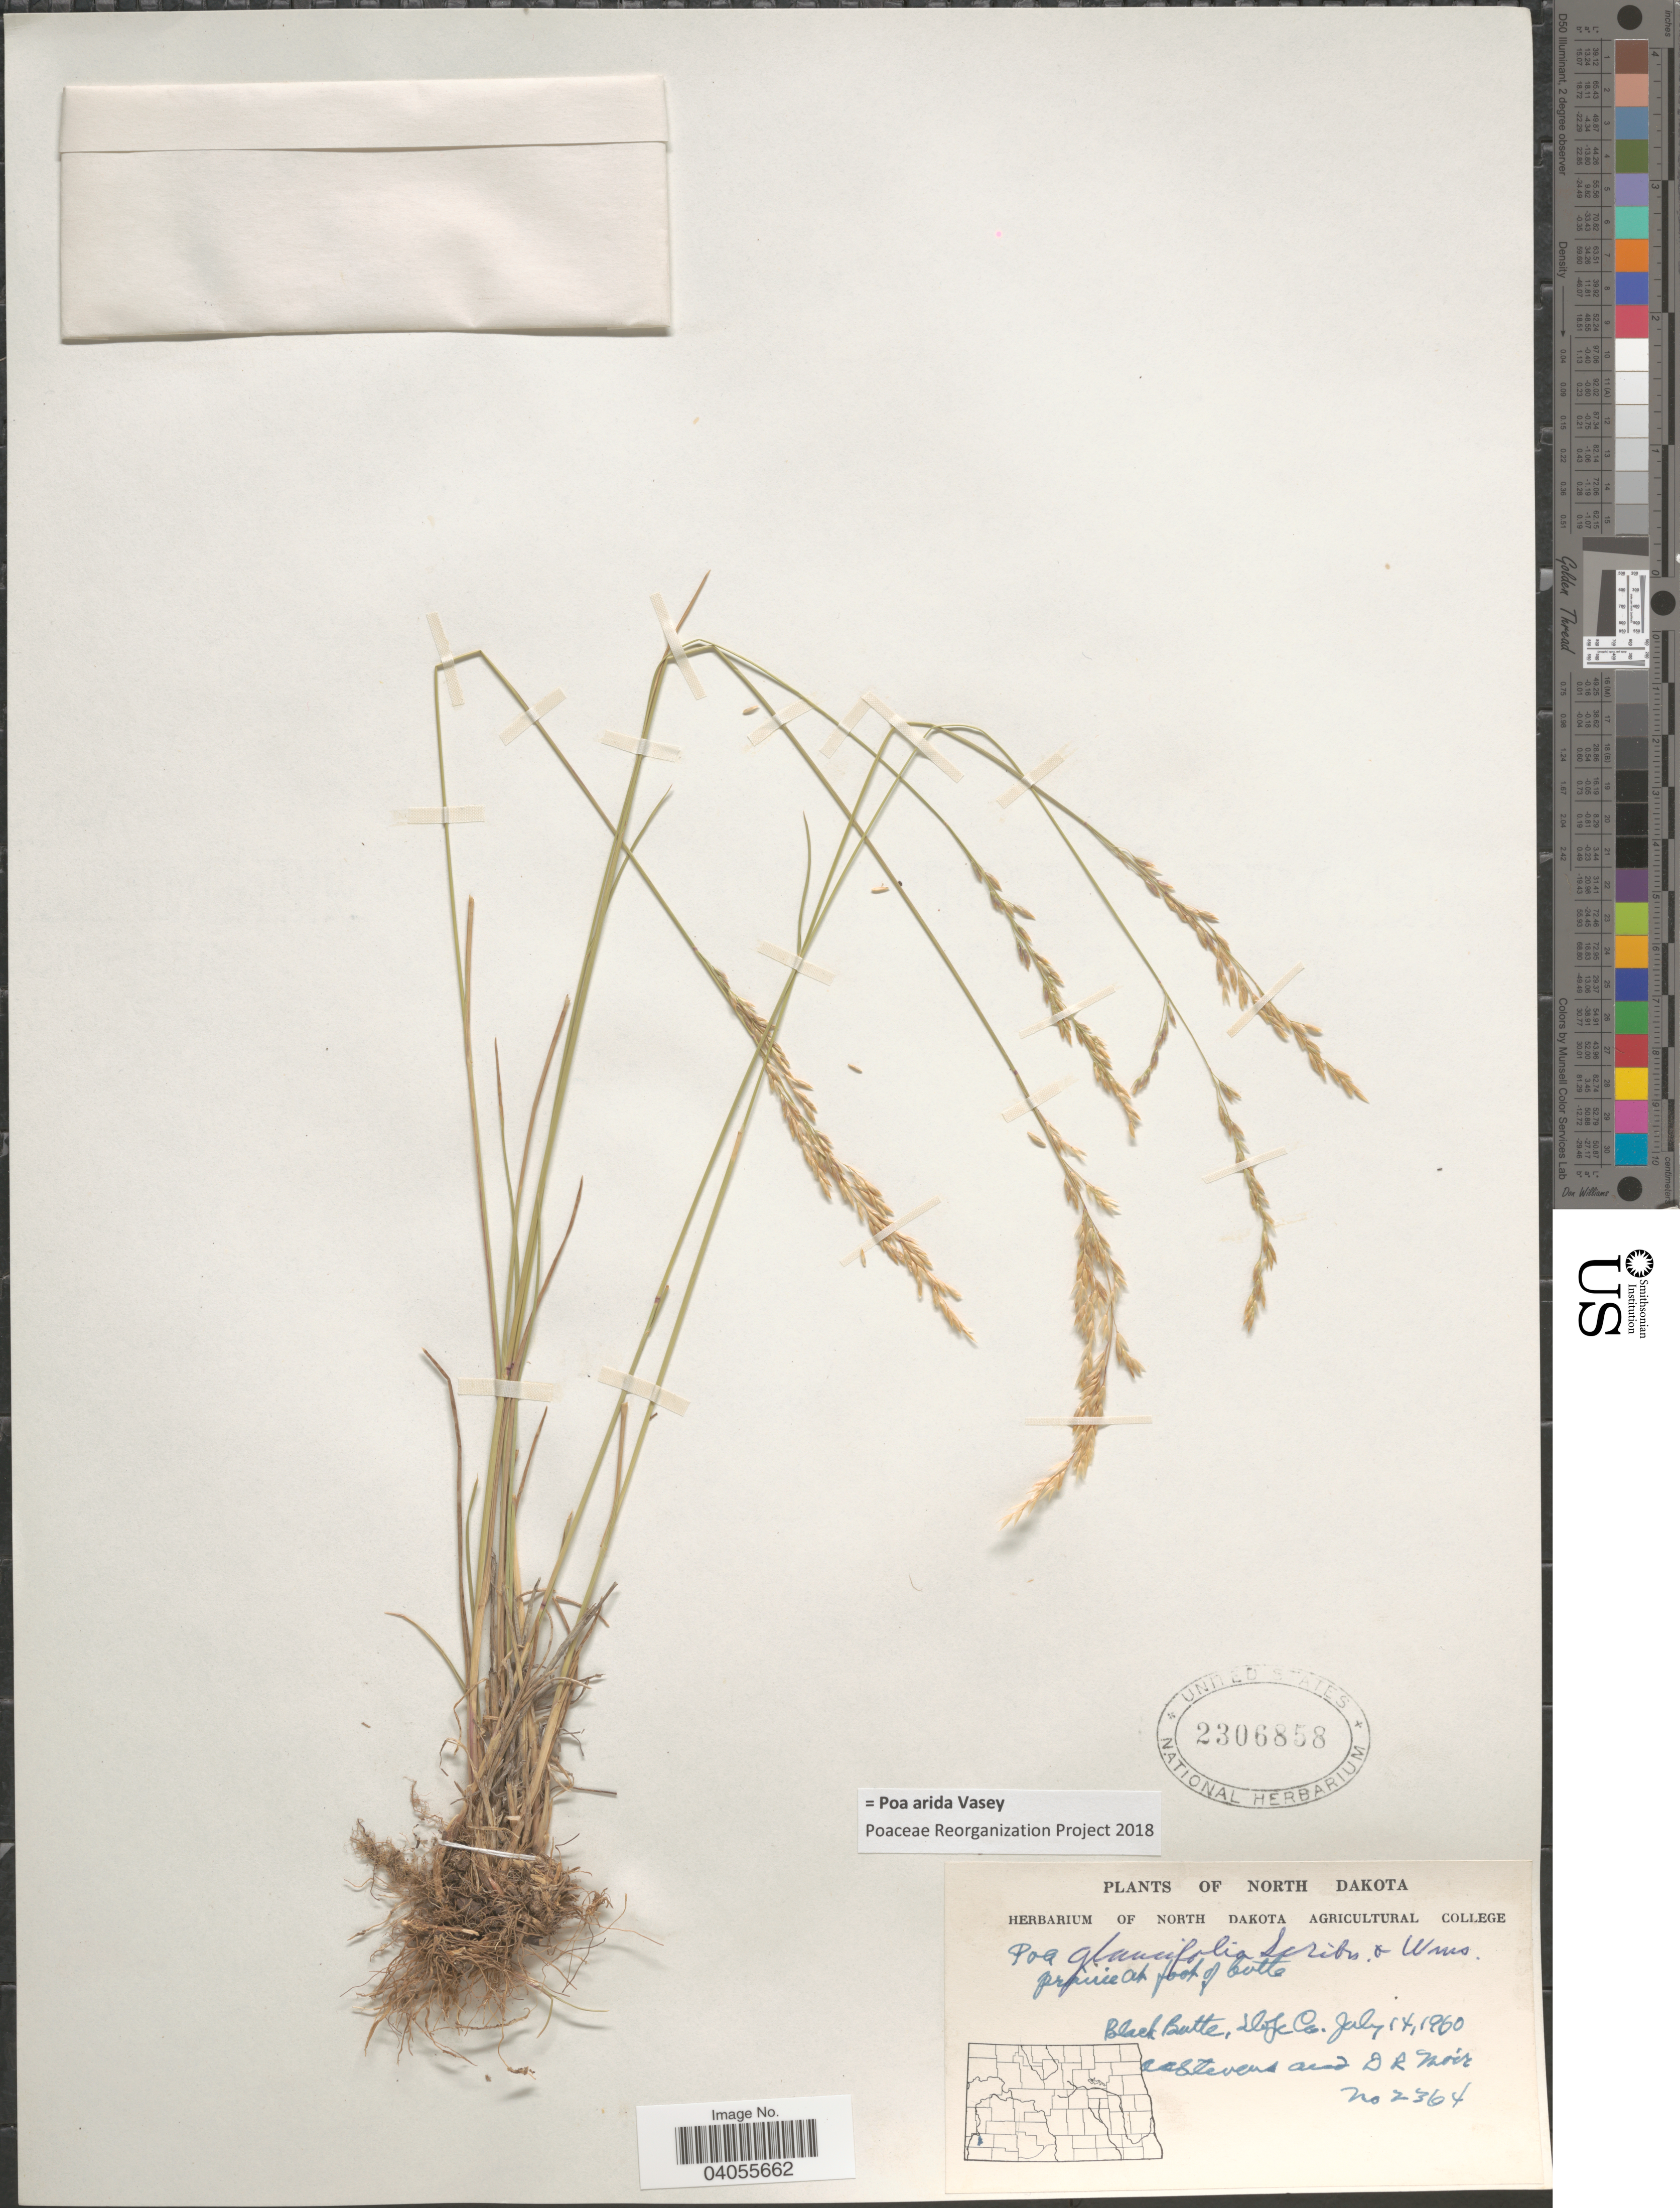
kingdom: Plantae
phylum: Tracheophyta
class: Liliopsida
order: Poales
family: Poaceae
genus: Poa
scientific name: Poa arida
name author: Vasey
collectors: O. A. Stevens & D. Moir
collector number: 2364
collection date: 1960-07-14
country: United States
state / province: North Dakota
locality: Prairie at foot of butte. Black Butte, Slope Co.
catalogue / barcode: US 2306858